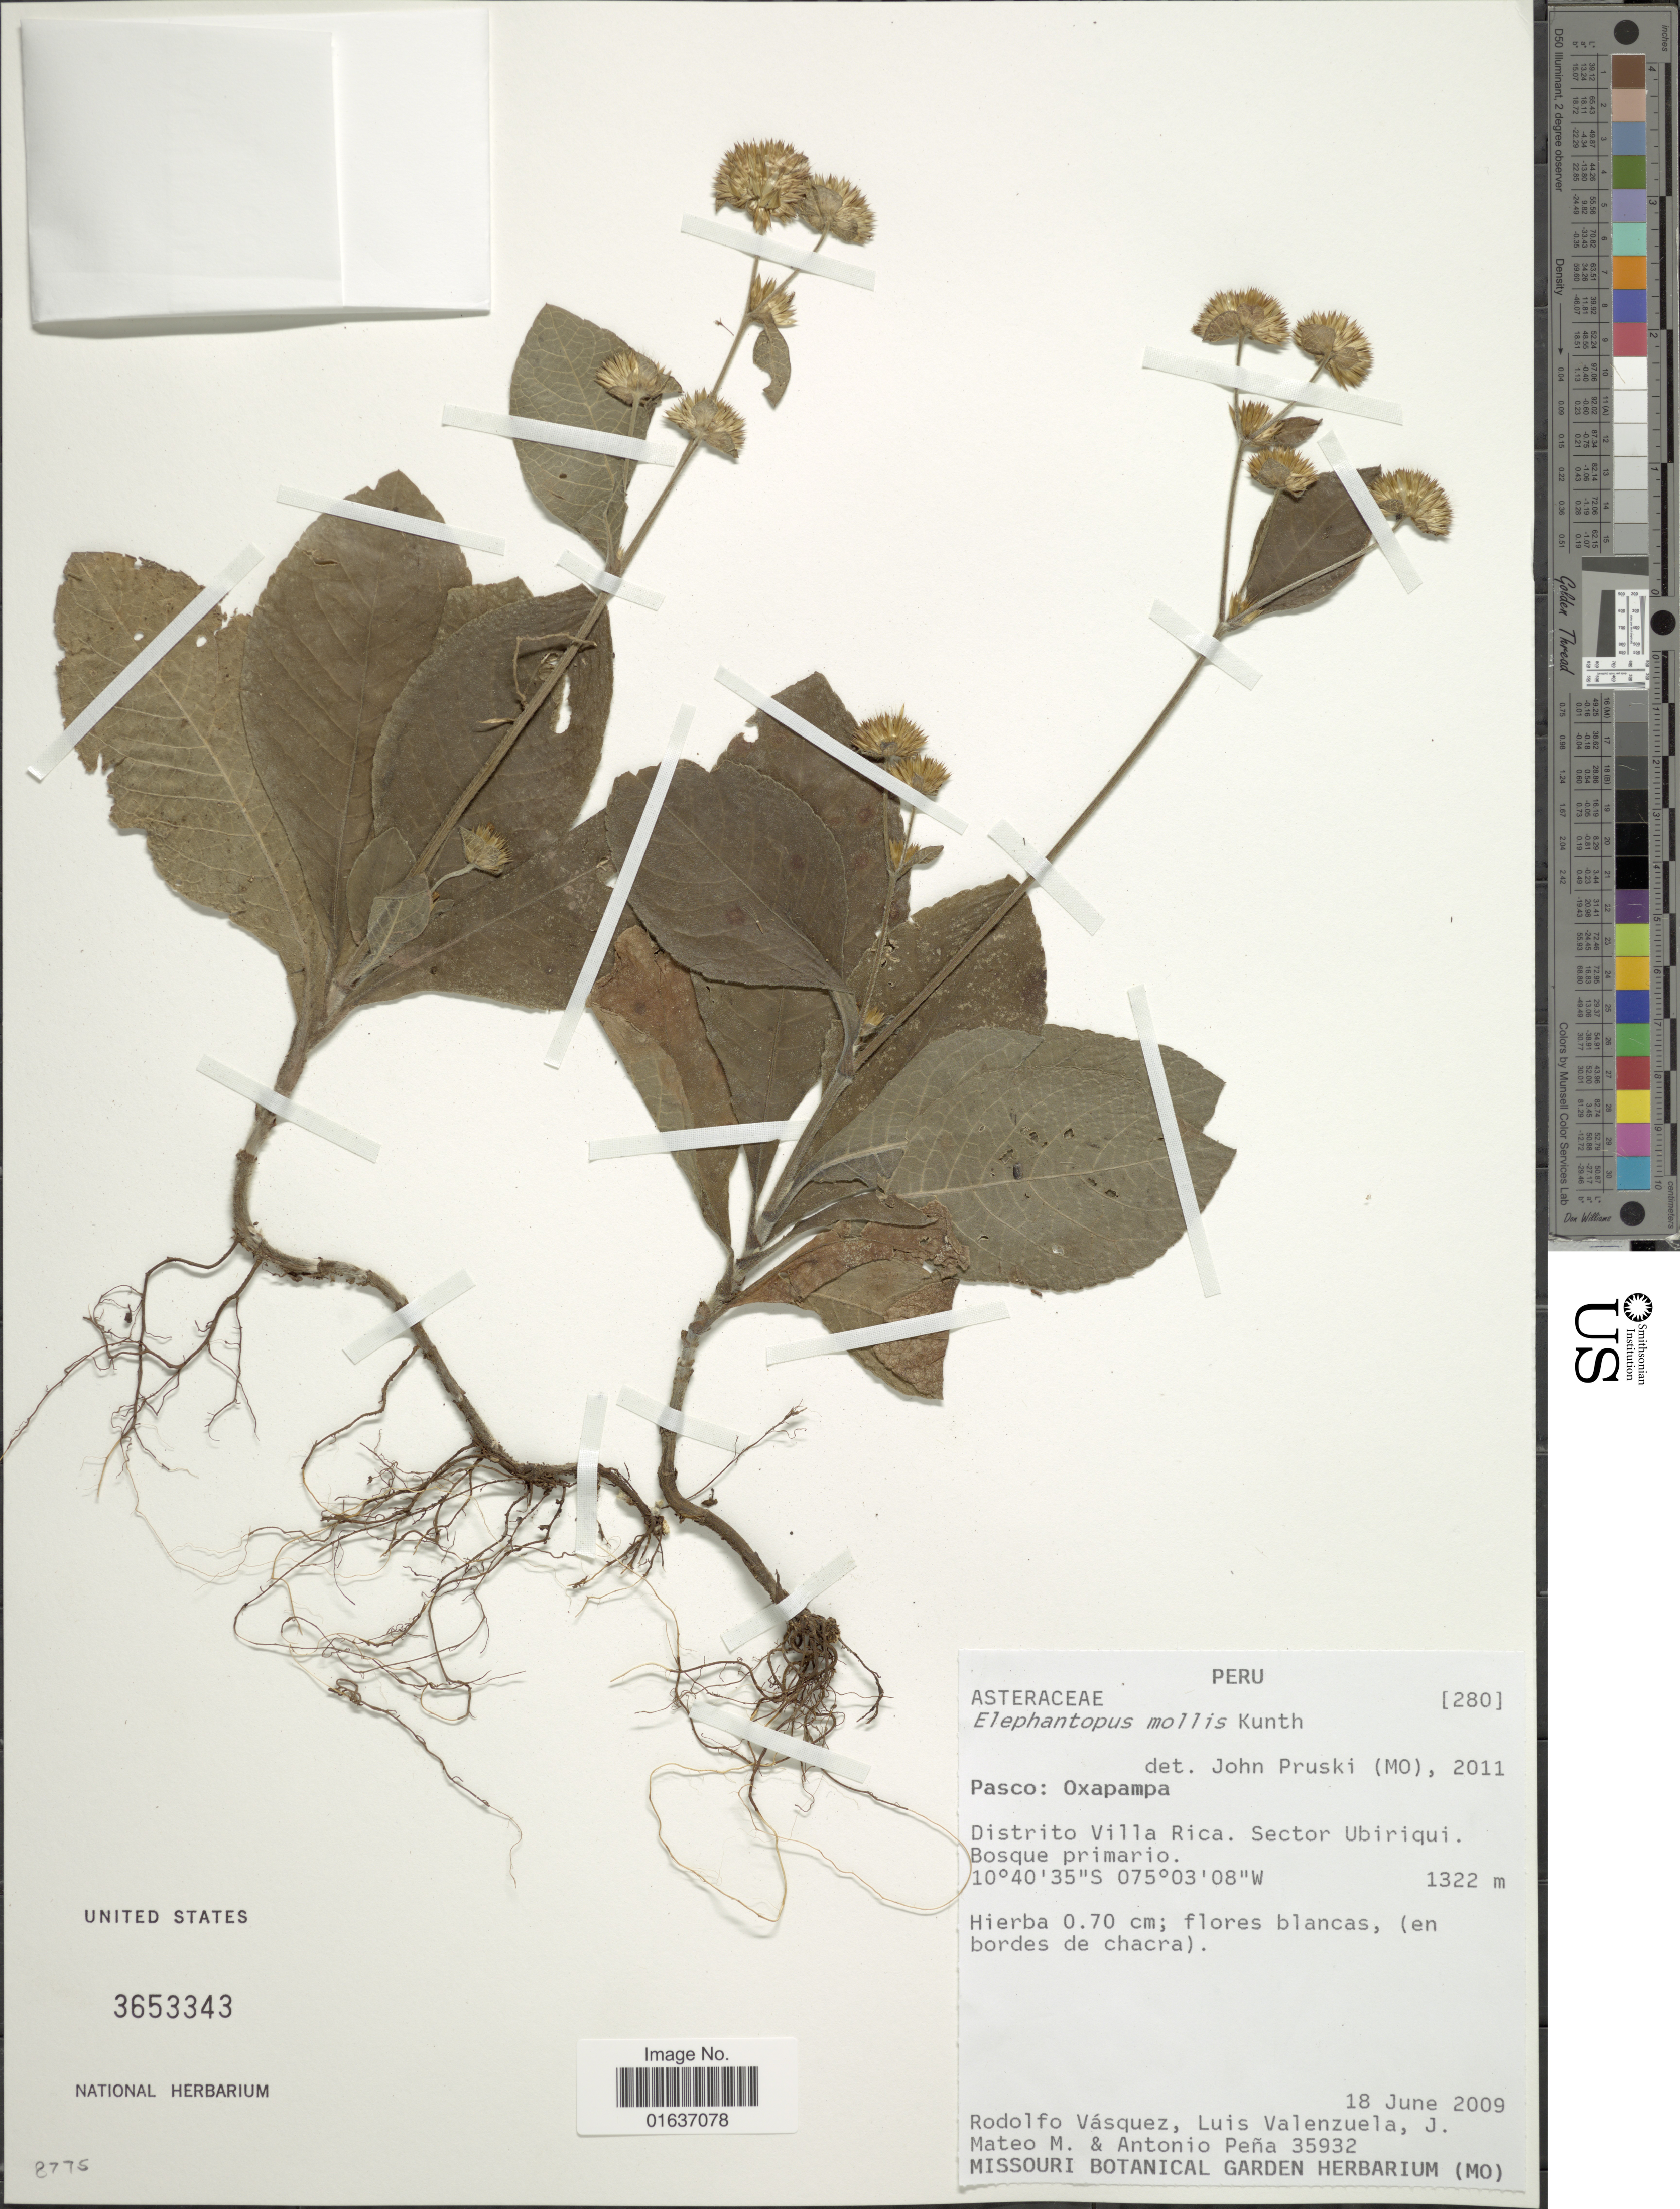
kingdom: Plantae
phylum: Tracheophyta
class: Magnoliopsida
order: Asterales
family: Asteraceae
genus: Elephantopus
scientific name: Elephantopus mollis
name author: Kunth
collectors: R. Vásquez, L. Valenzuela, J. Mateo M. & A. Peña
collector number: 35932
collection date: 2009-06-18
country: Peru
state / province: Pasco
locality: Oxapampa, Distrito Villa Rica, Sector Ubiriqui, bosque primario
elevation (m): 1322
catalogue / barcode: US 3653343